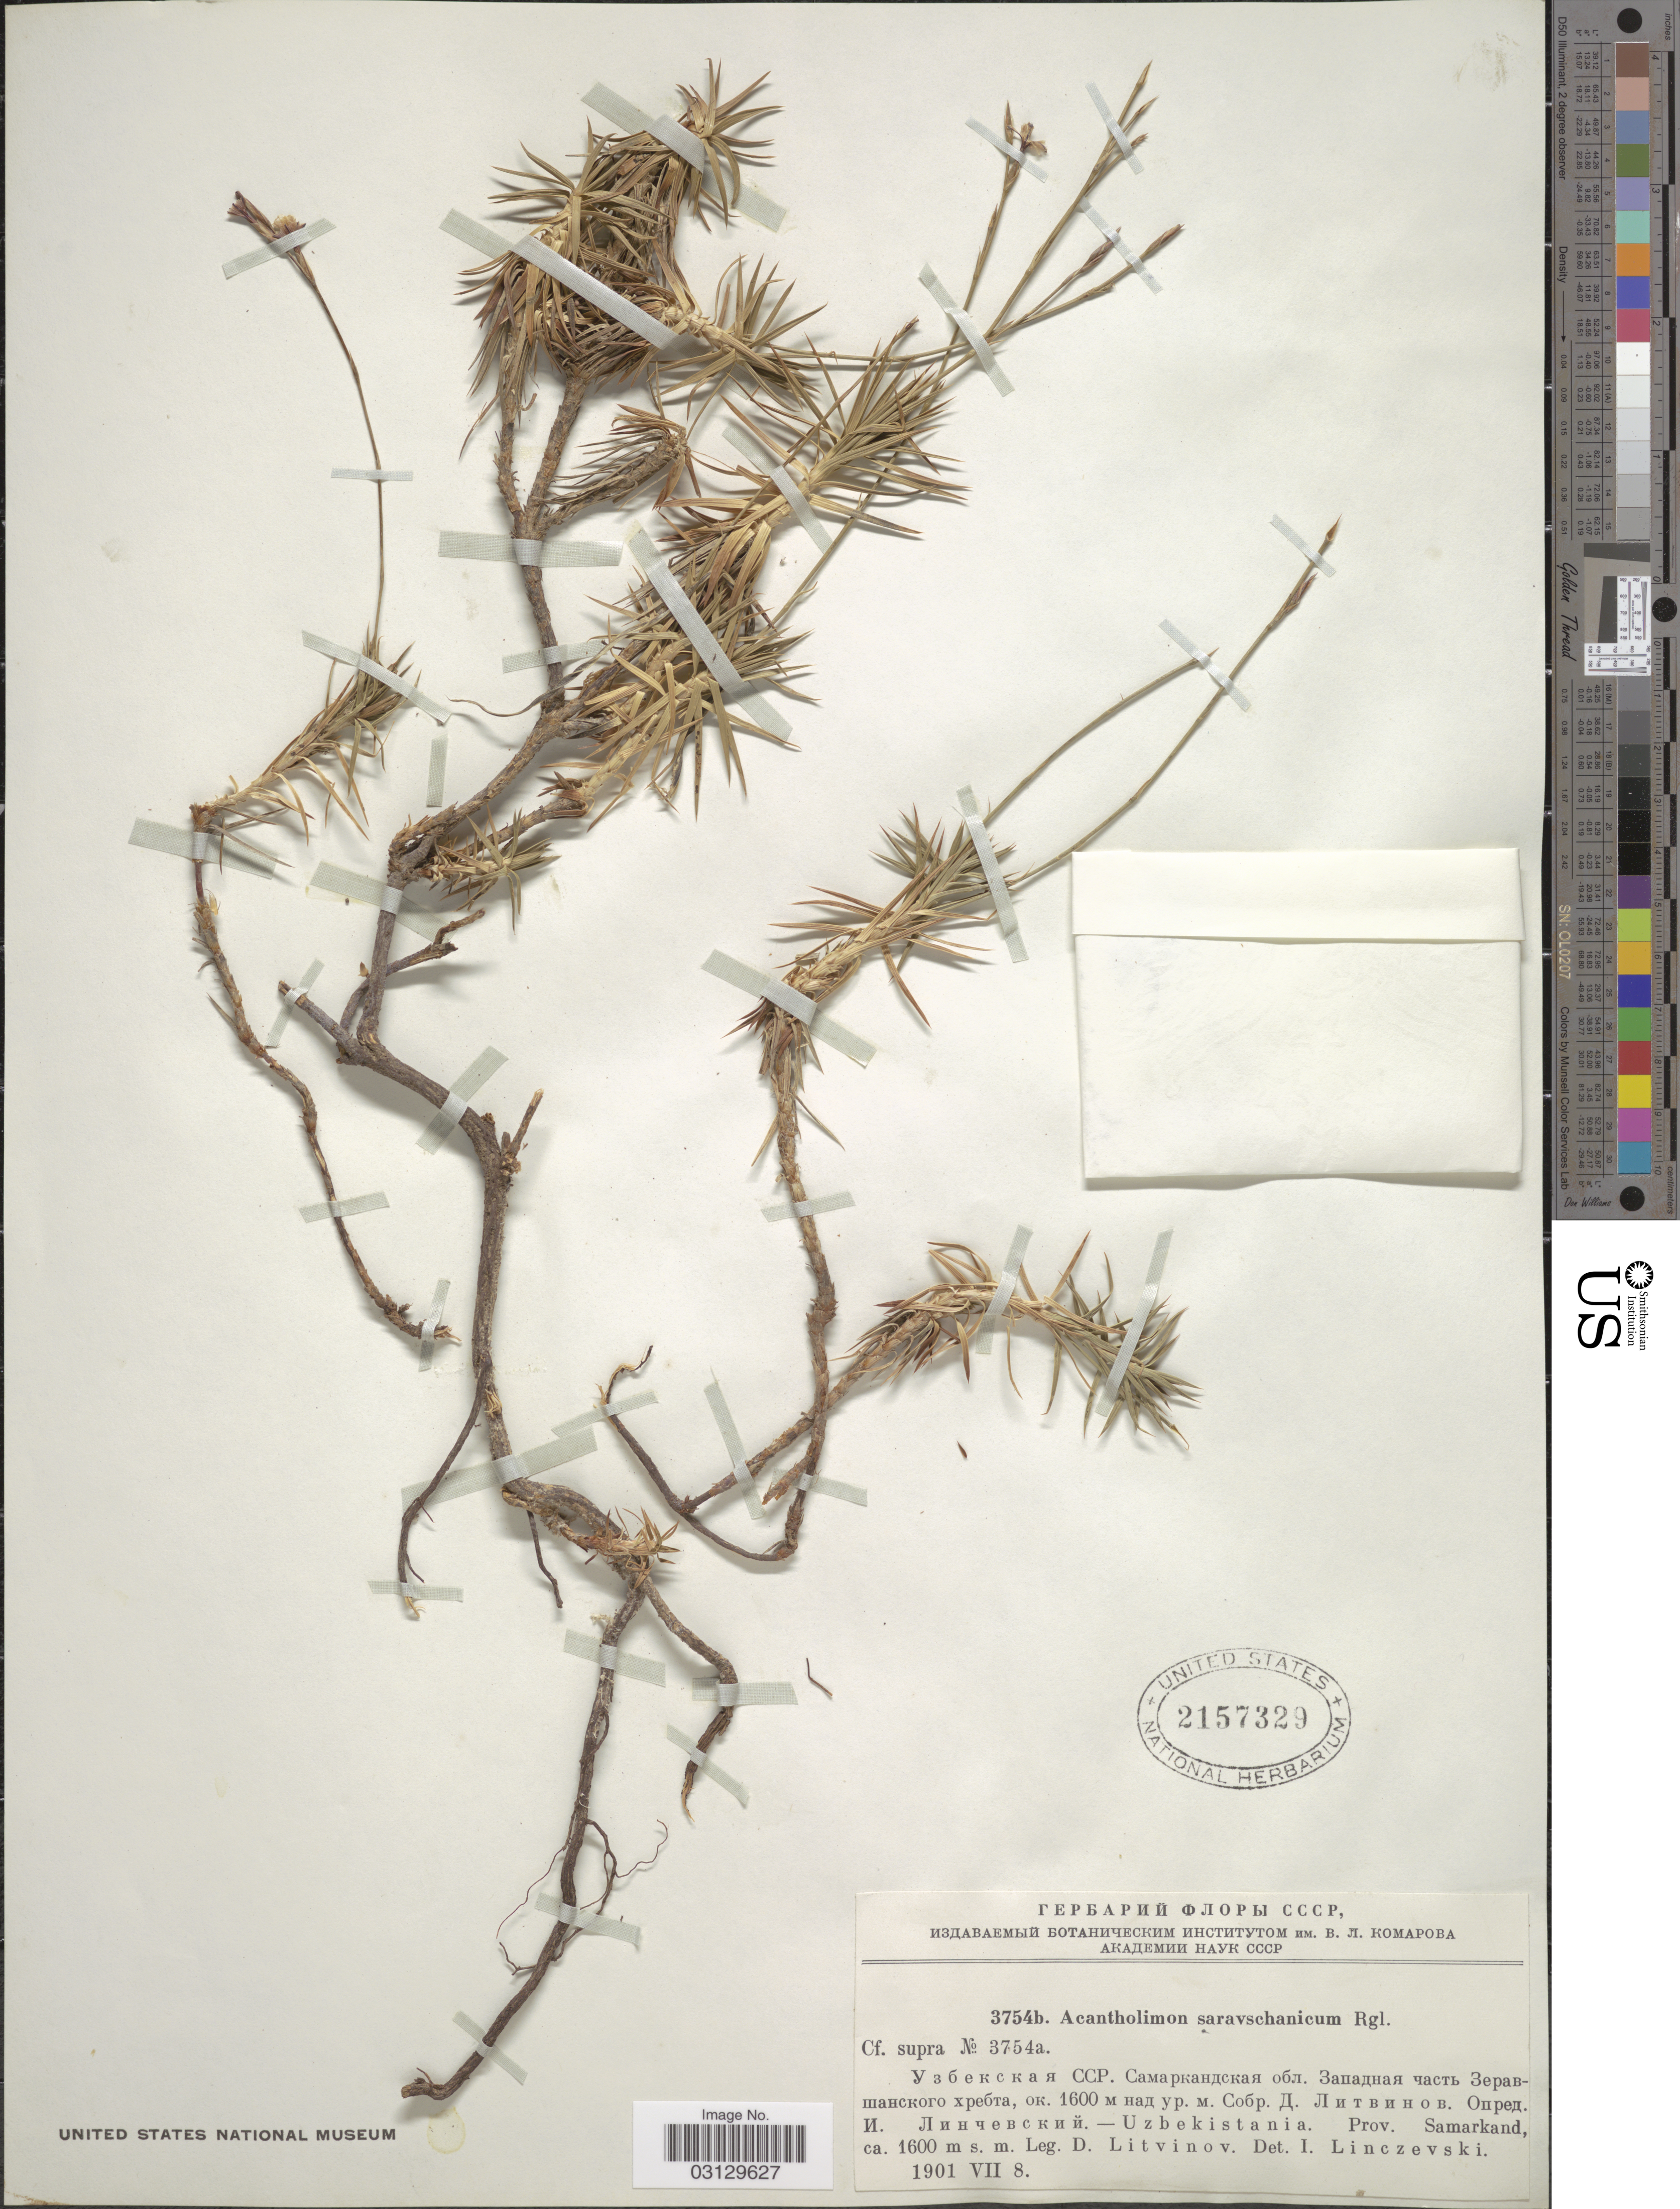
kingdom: Plantae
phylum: Tracheophyta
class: Magnoliopsida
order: Caryophyllales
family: Plumbaginaceae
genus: Acantholimon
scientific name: Acantholimon saravschanicum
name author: Regel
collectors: D. Litwinow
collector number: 3754b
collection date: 1901-07-08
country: Uzbekistan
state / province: Samarqand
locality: Prov. Samarkand.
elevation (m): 1600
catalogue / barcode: US 2157329